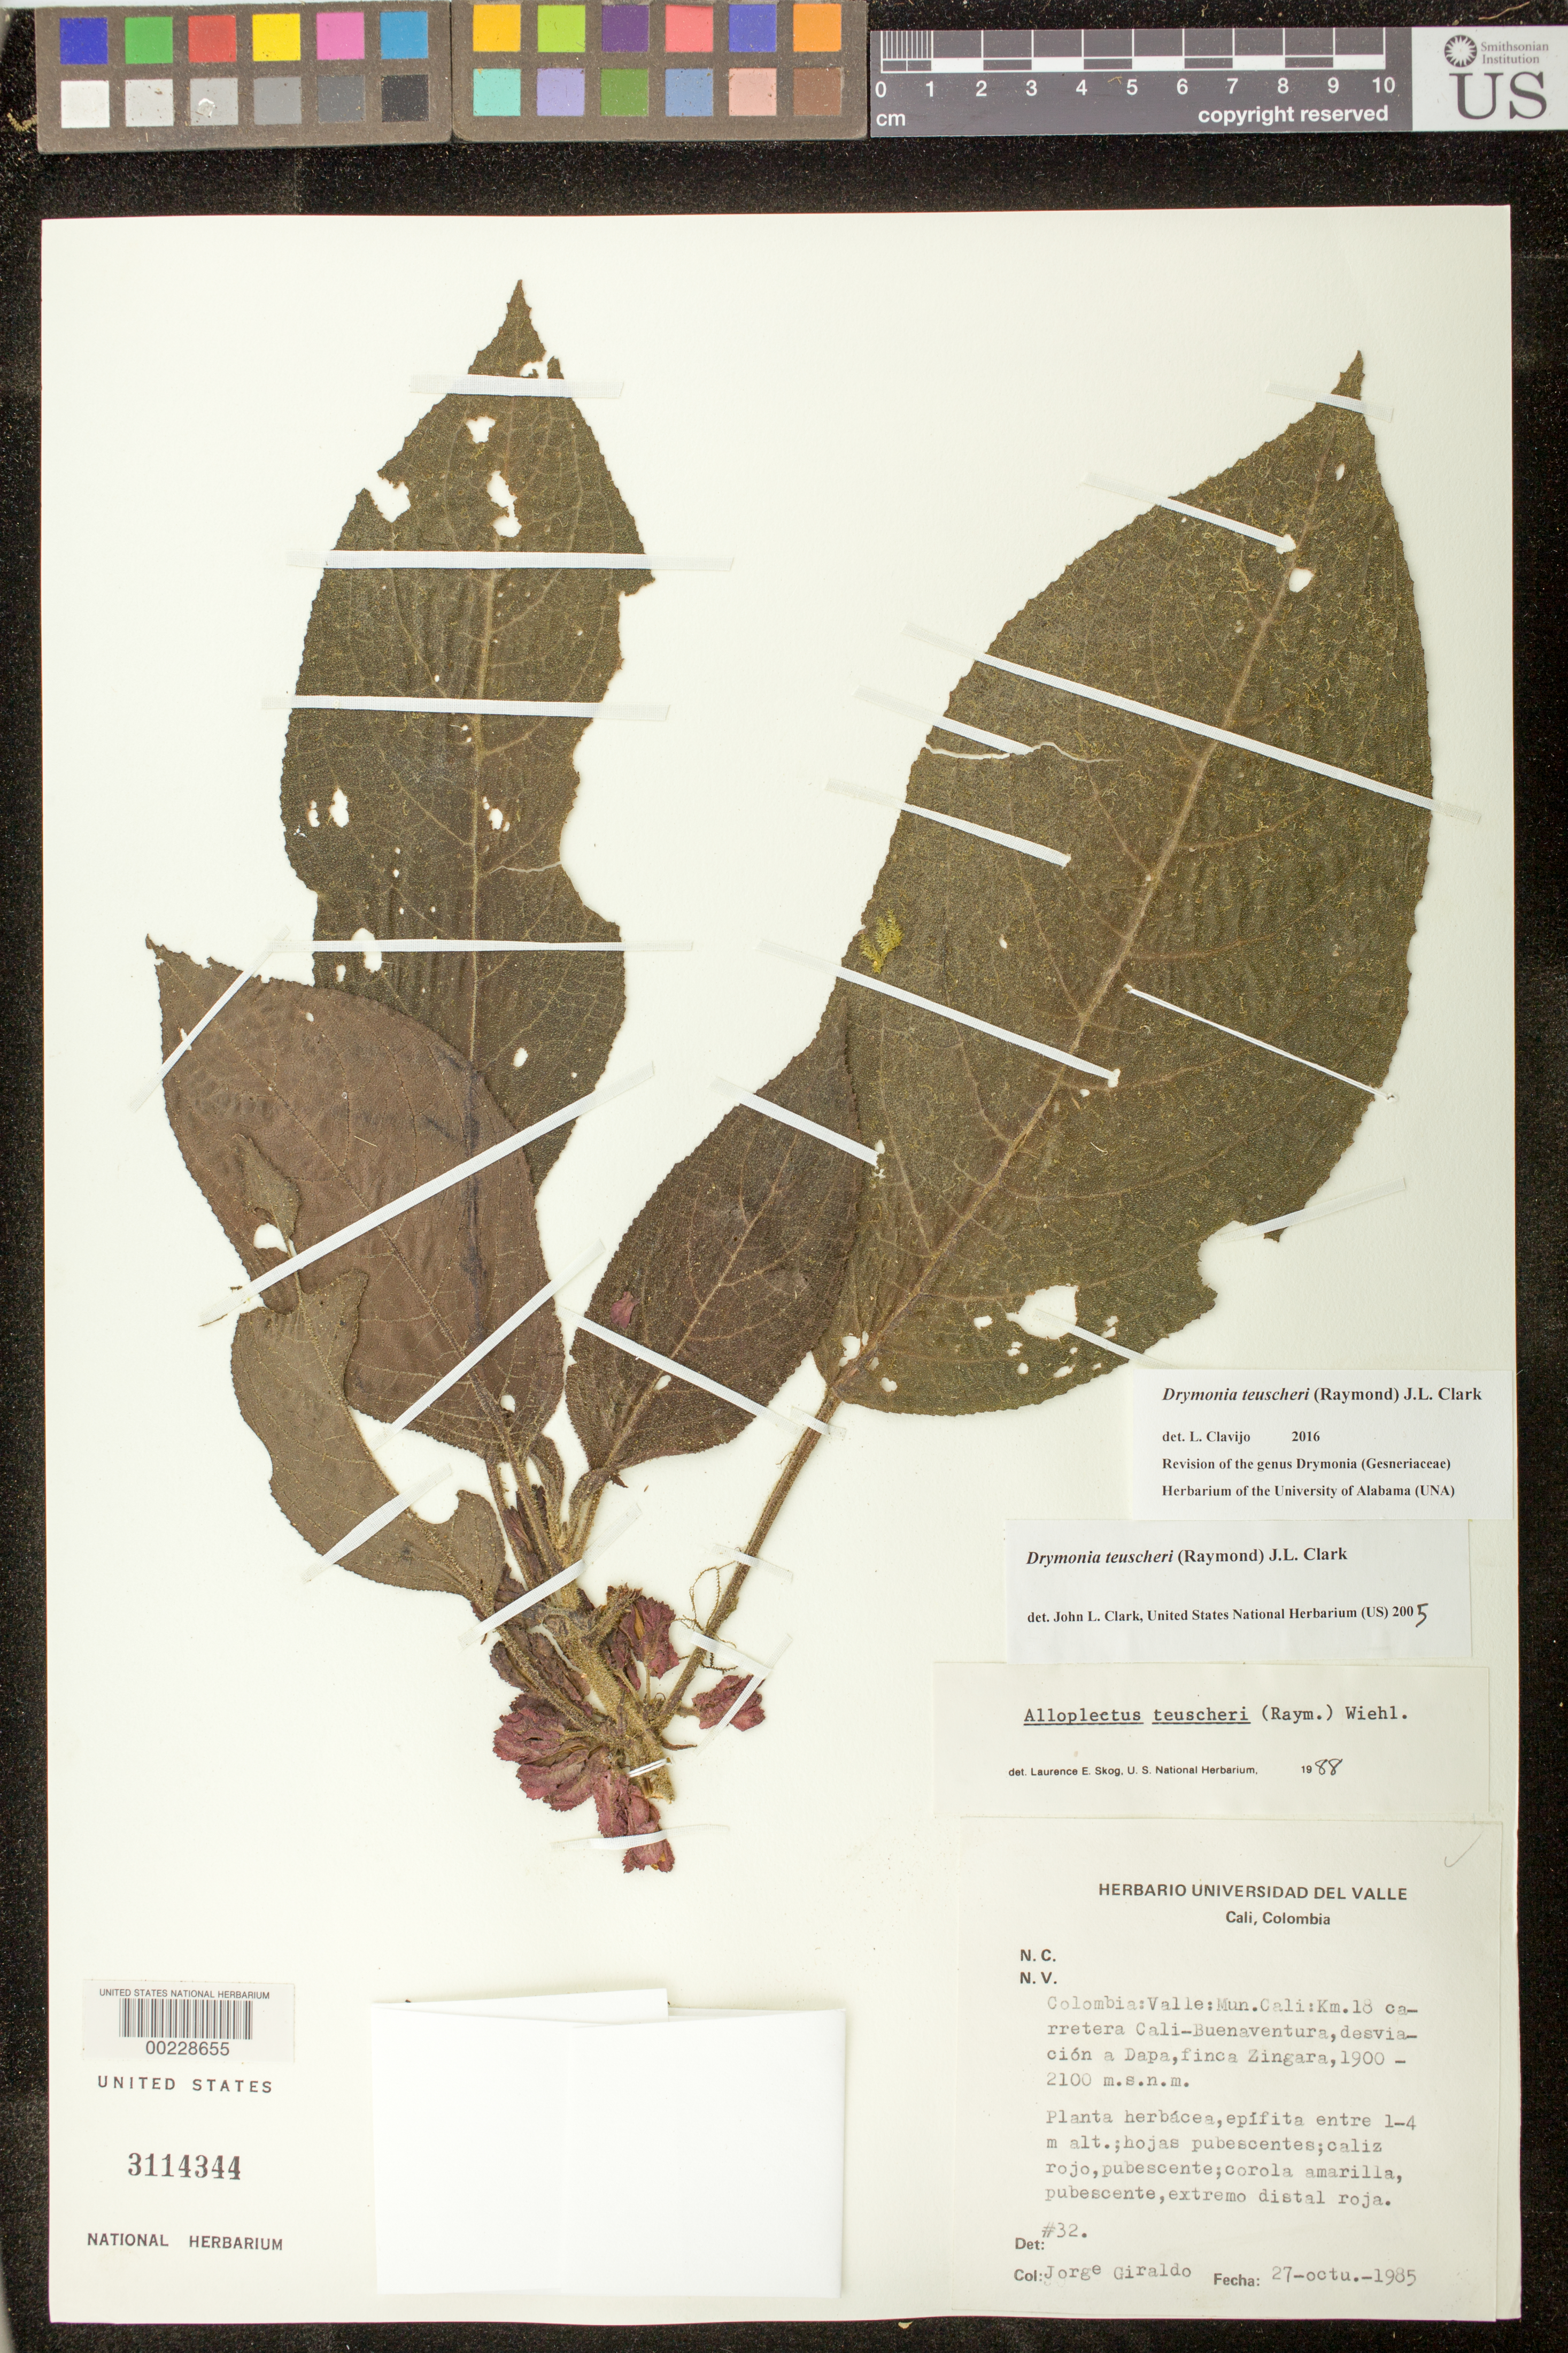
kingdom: Plantae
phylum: Tracheophyta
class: Magnoliopsida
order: Lamiales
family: Gesneriaceae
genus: Drymonia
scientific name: Drymonia teuscheri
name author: (Raymond) J.L. Clark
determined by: Clark, J. L., (SEL), The Marie Selby Botanical Garden (UNITED STATES)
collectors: J. Giraldo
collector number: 32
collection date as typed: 27 Oct 1985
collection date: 1985-10-27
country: Colombia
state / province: Valle del Cauca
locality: Mun. of Cali, km 18 Cali - Buenaventura highway, detour to Dapa, Finca Zingara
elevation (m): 1900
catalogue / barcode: US 3114344